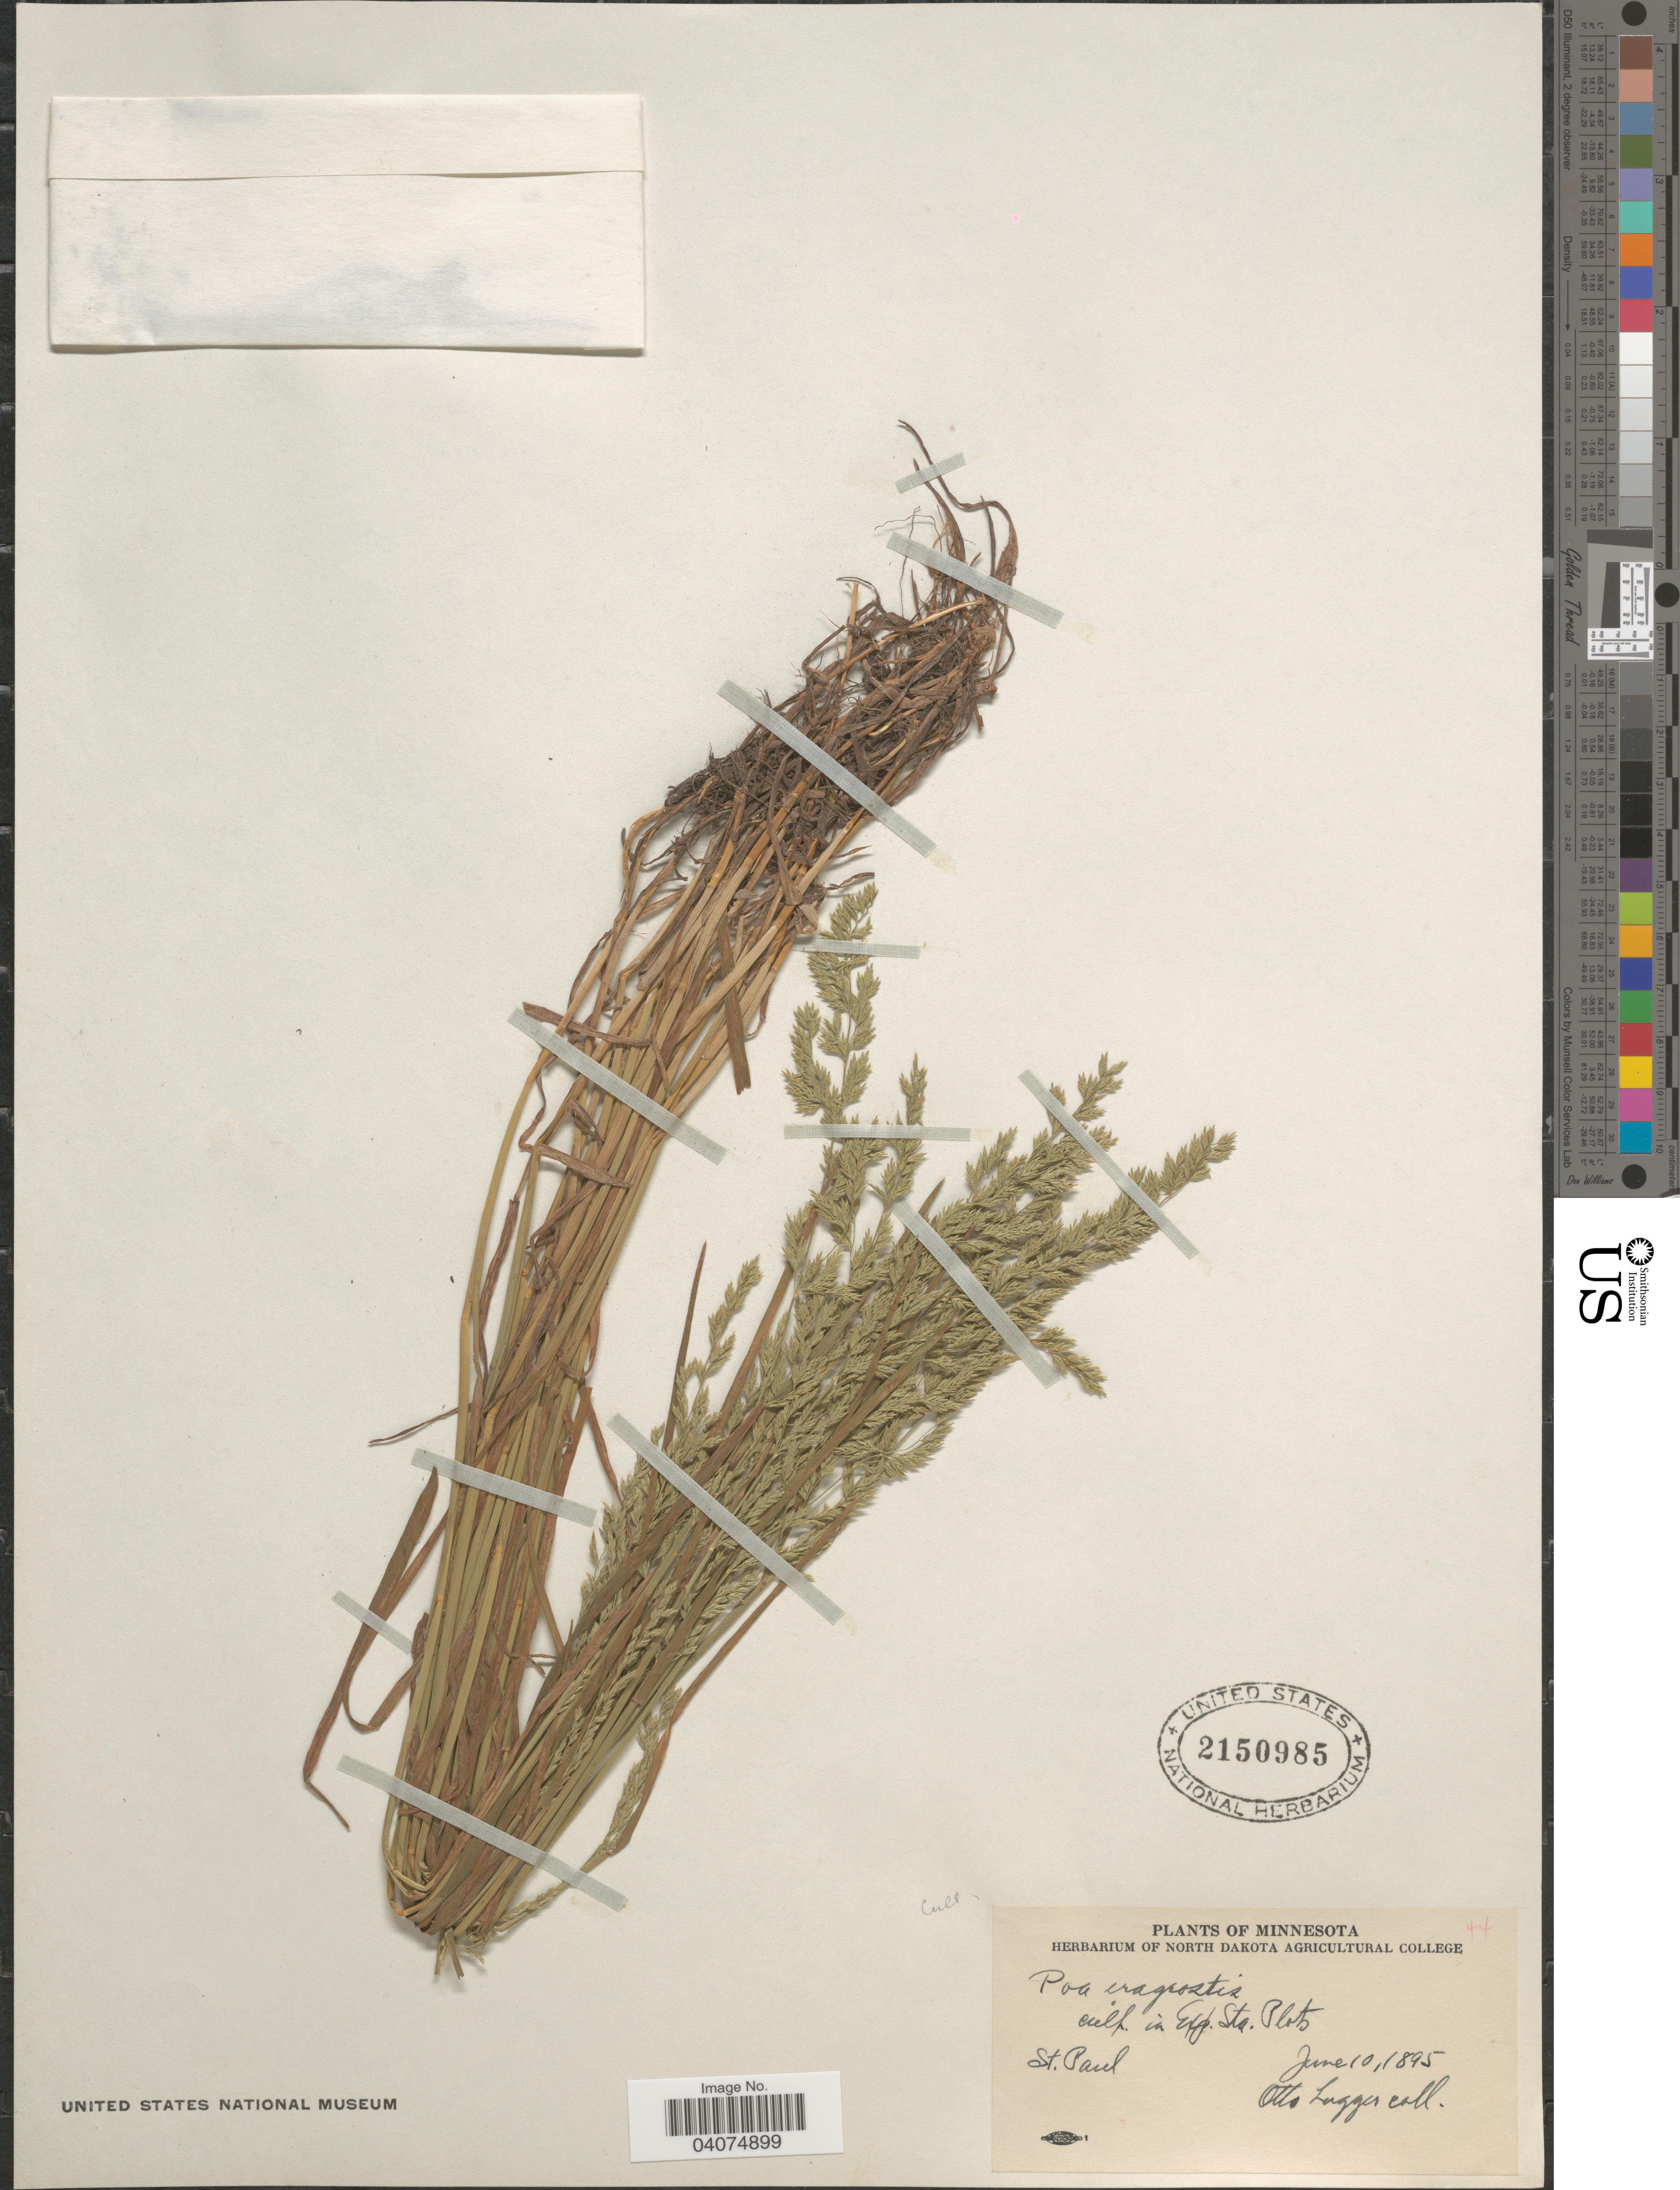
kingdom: Plantae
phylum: Tracheophyta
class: Liliopsida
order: Poales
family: Poaceae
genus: Poa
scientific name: Poa compressa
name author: L.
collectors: O. Lagger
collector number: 44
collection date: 1895-06-10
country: United States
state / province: Minnesota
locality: Cult. in Exp. Sta. Plots. St. Paul.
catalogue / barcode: US 2150985